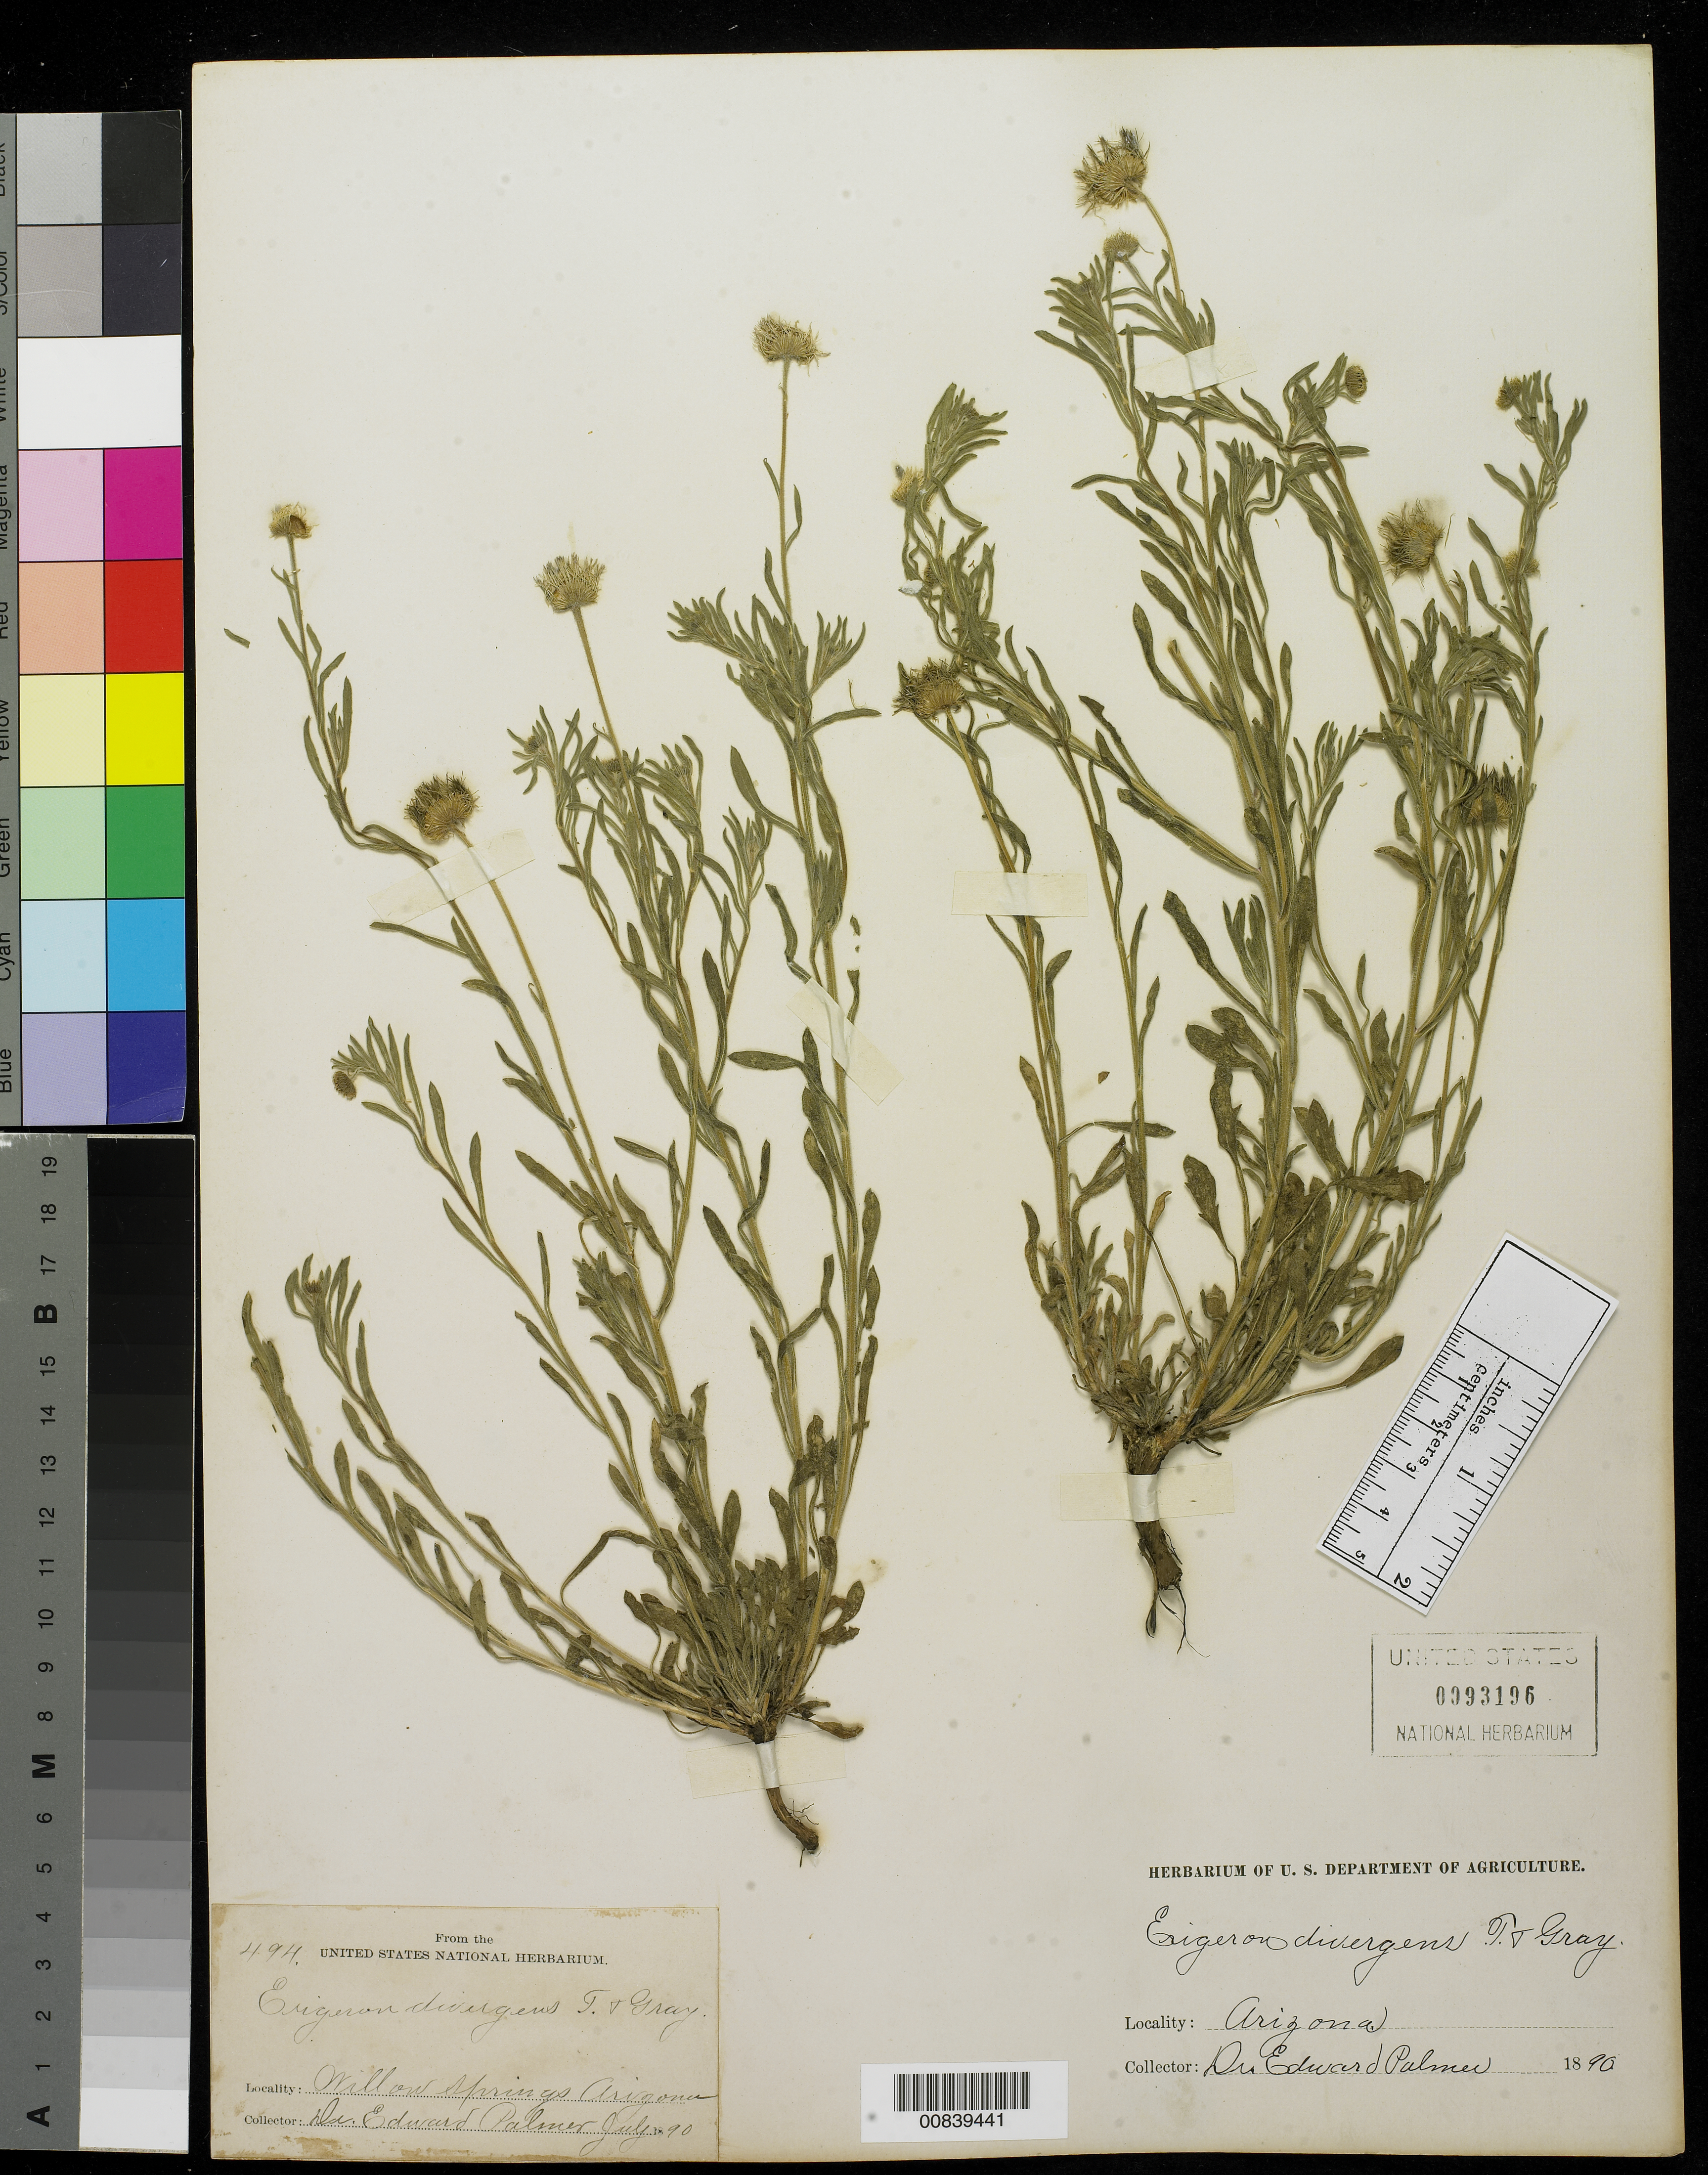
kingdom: Plantae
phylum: Tracheophyta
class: Magnoliopsida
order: Asterales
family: Asteraceae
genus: Erigeron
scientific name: Erigeron divergens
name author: Torr. & A. Gray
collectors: E. Palmer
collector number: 494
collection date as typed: Jul 1890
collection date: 1890-07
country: United States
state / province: Arizona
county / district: Coconino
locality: Willow Springs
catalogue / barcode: US 93196